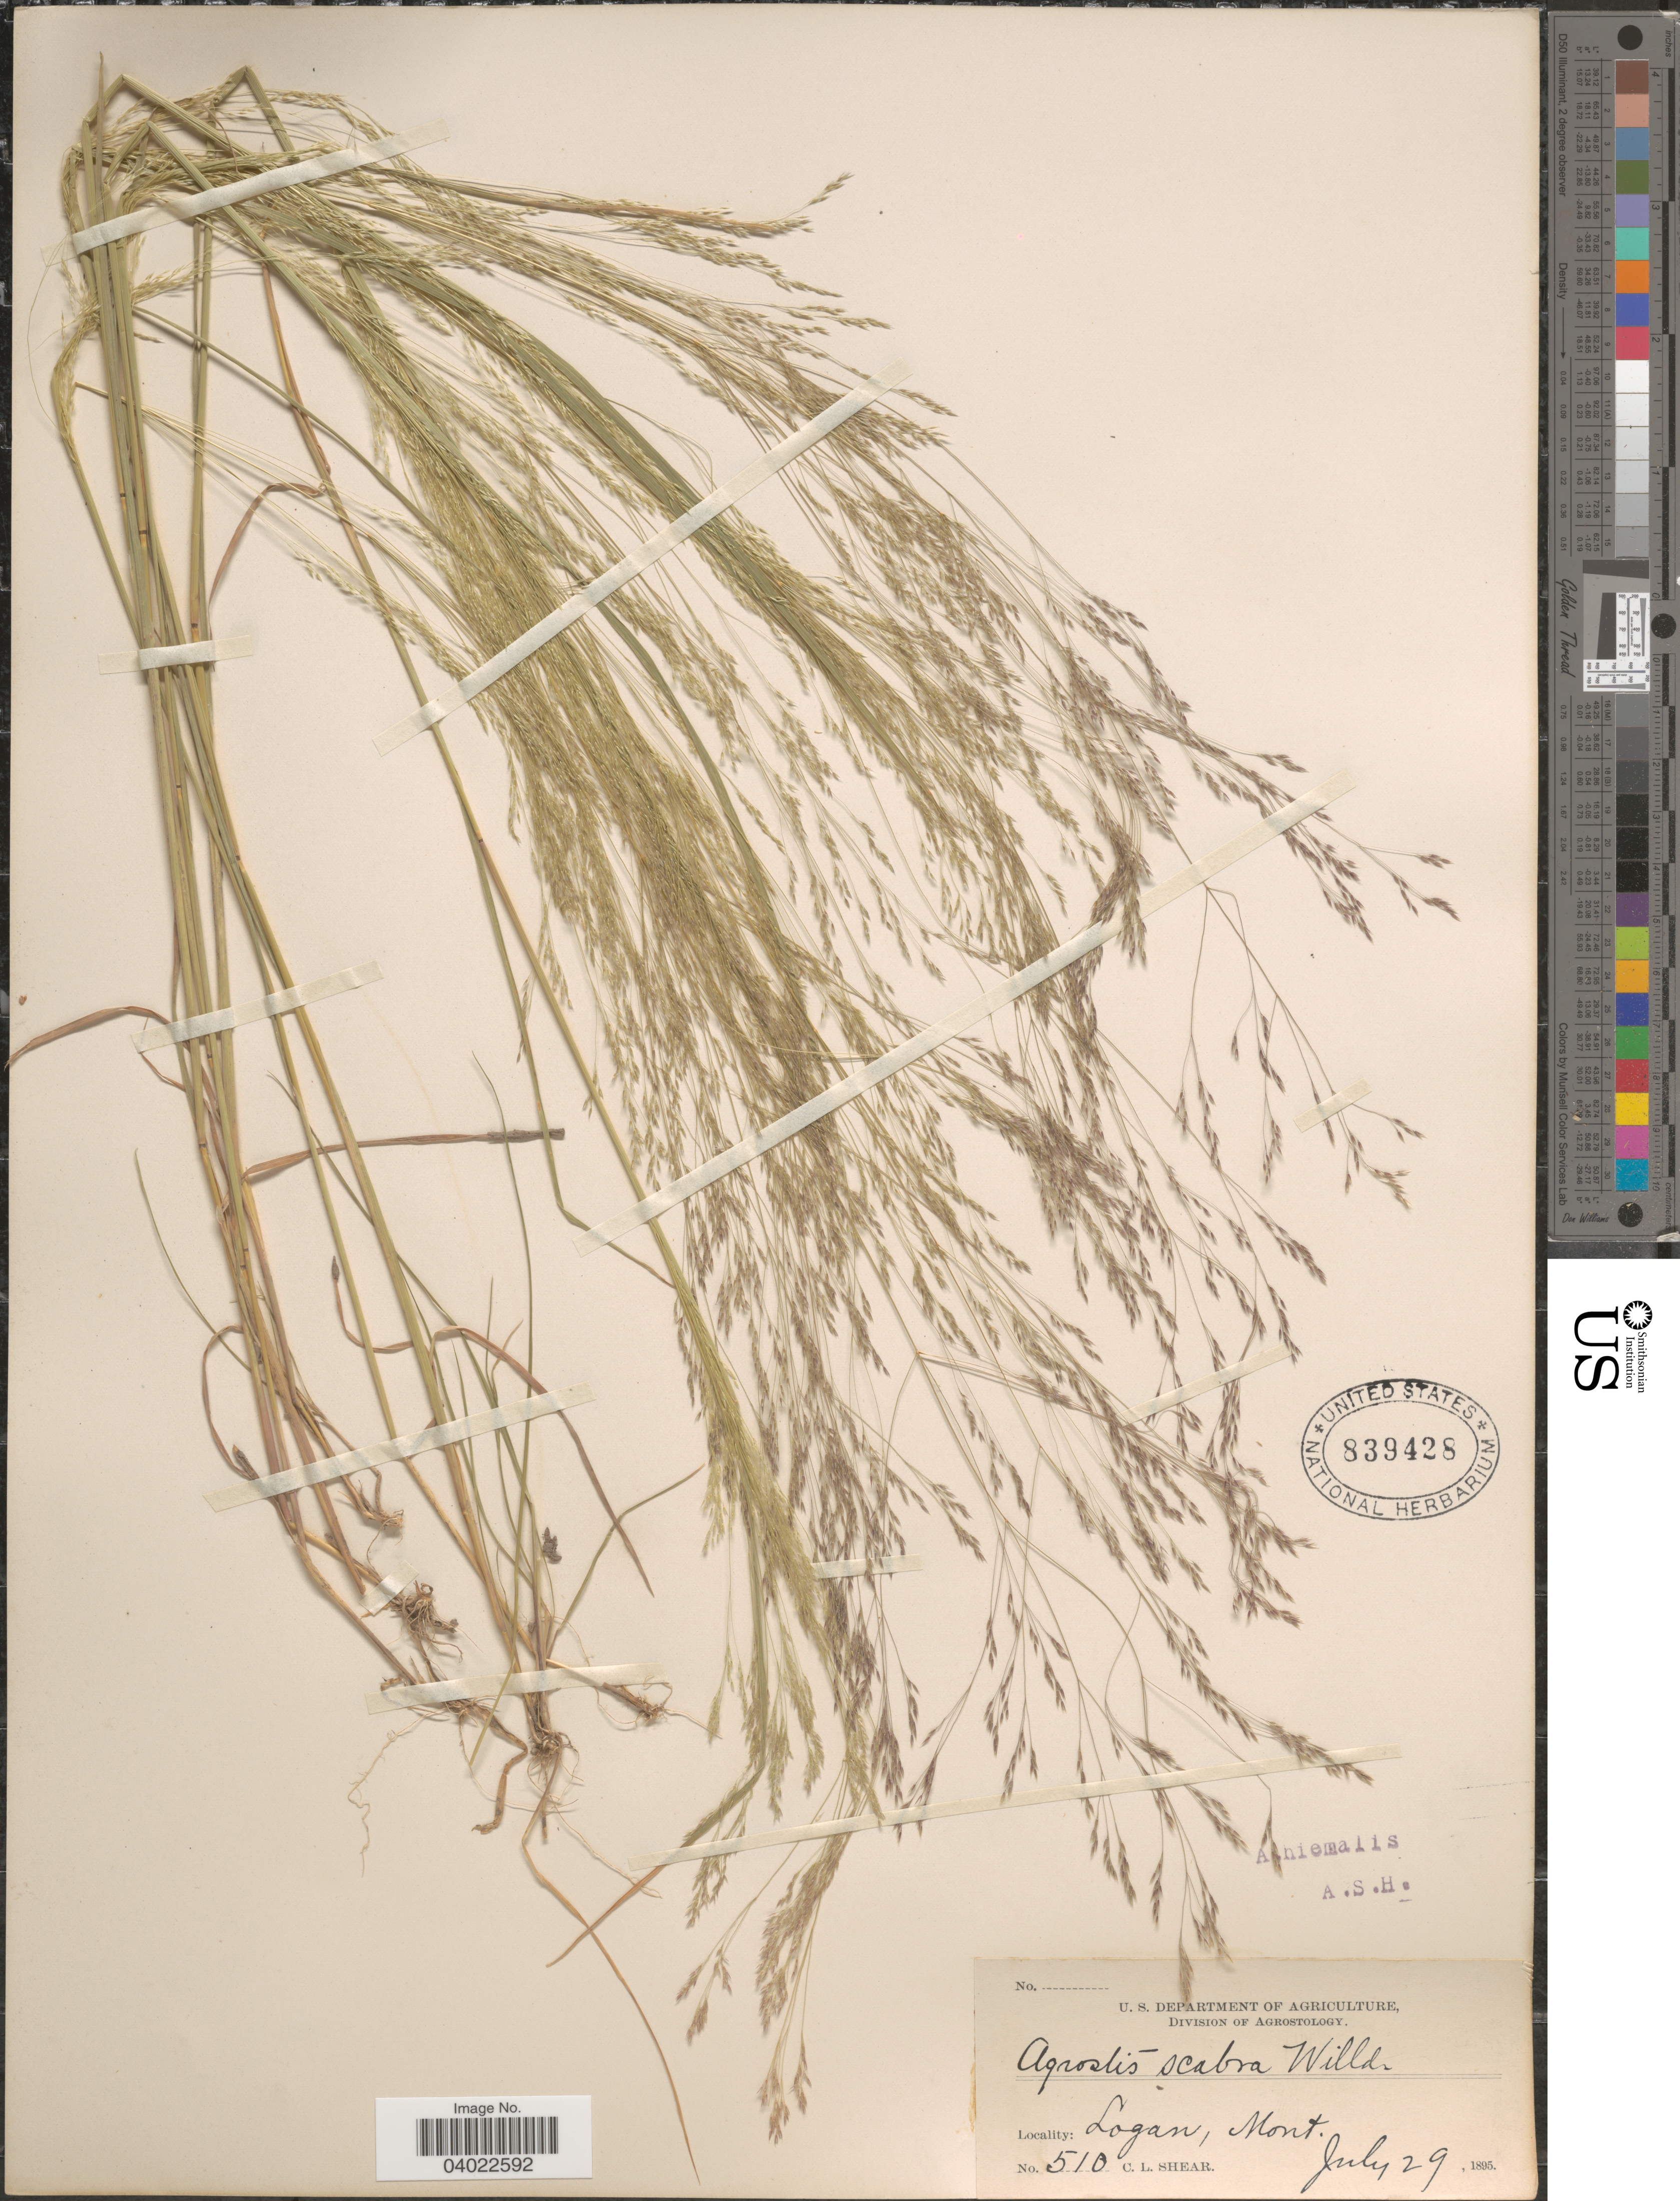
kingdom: Plantae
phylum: Tracheophyta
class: Liliopsida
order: Poales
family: Poaceae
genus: Agrostis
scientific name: Agrostis scabra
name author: Willd.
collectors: C. L. Shear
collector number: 510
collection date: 1895-07-29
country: United States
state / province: Montana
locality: Logan.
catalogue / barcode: US 839248